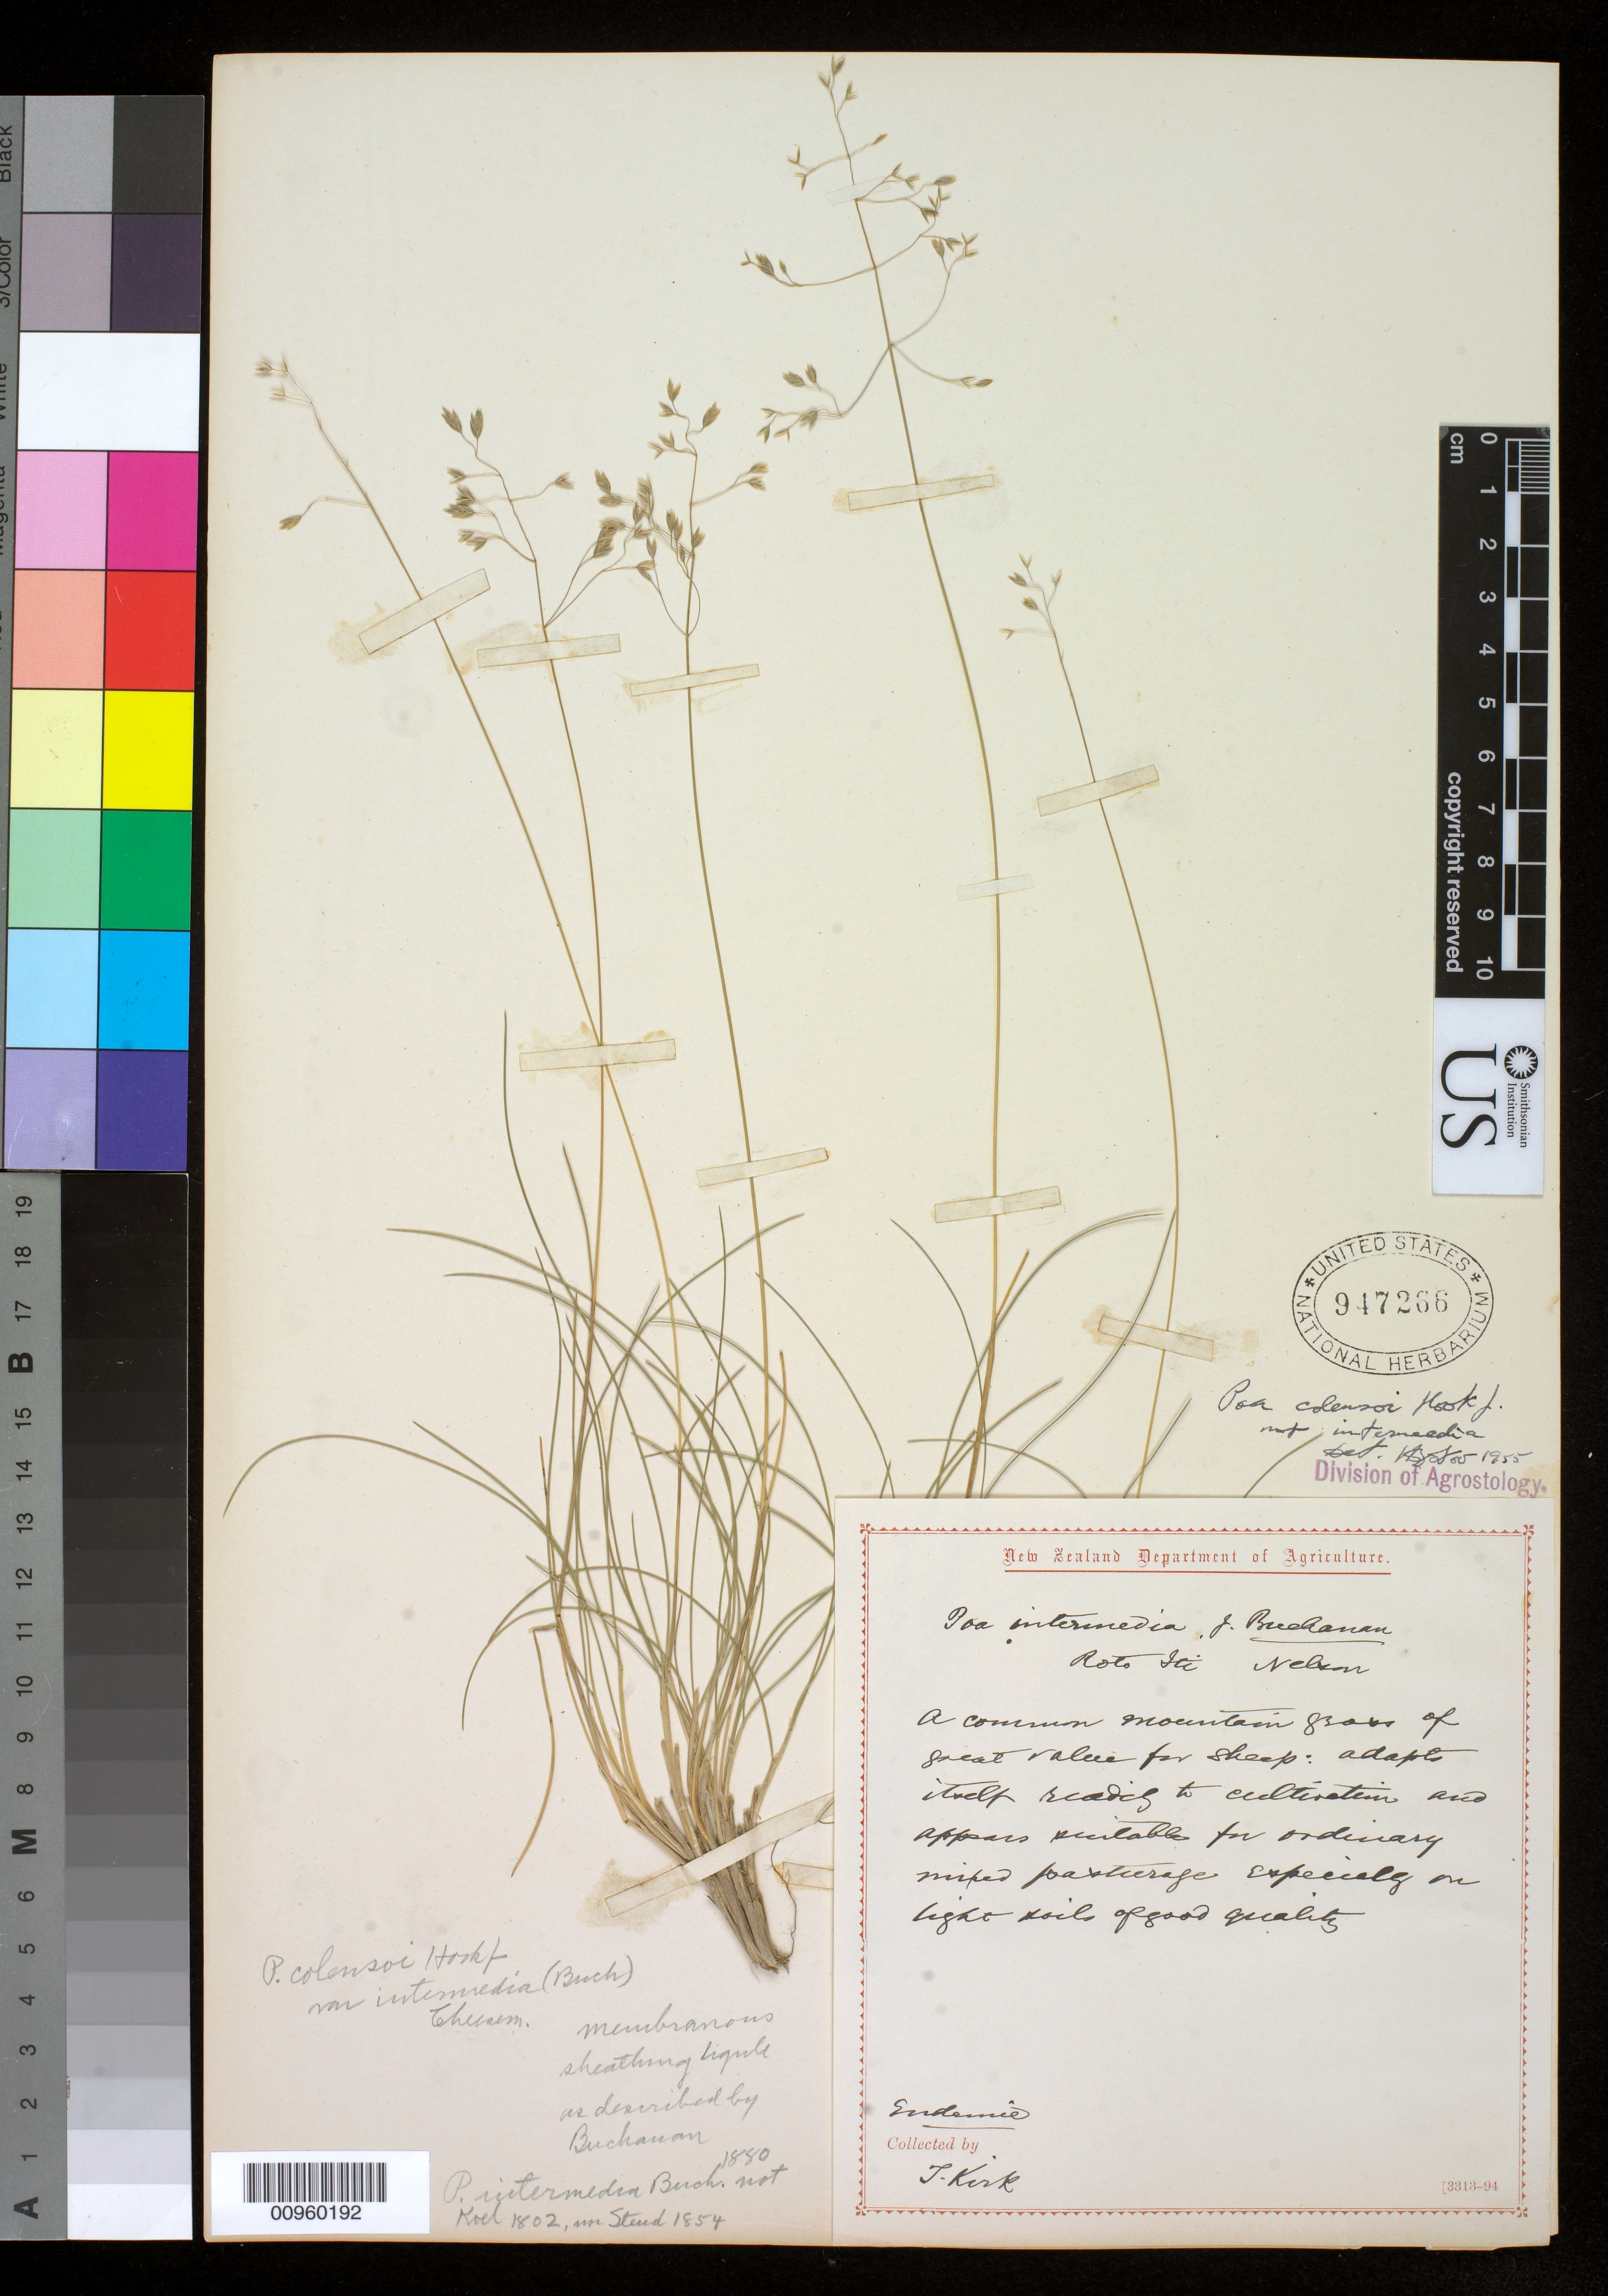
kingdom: Plantae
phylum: Tracheophyta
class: Liliopsida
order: Poales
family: Poaceae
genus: Poa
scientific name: Poa colensoi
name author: Hook. f.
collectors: T. Kirk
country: New Zealand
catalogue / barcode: US 947266